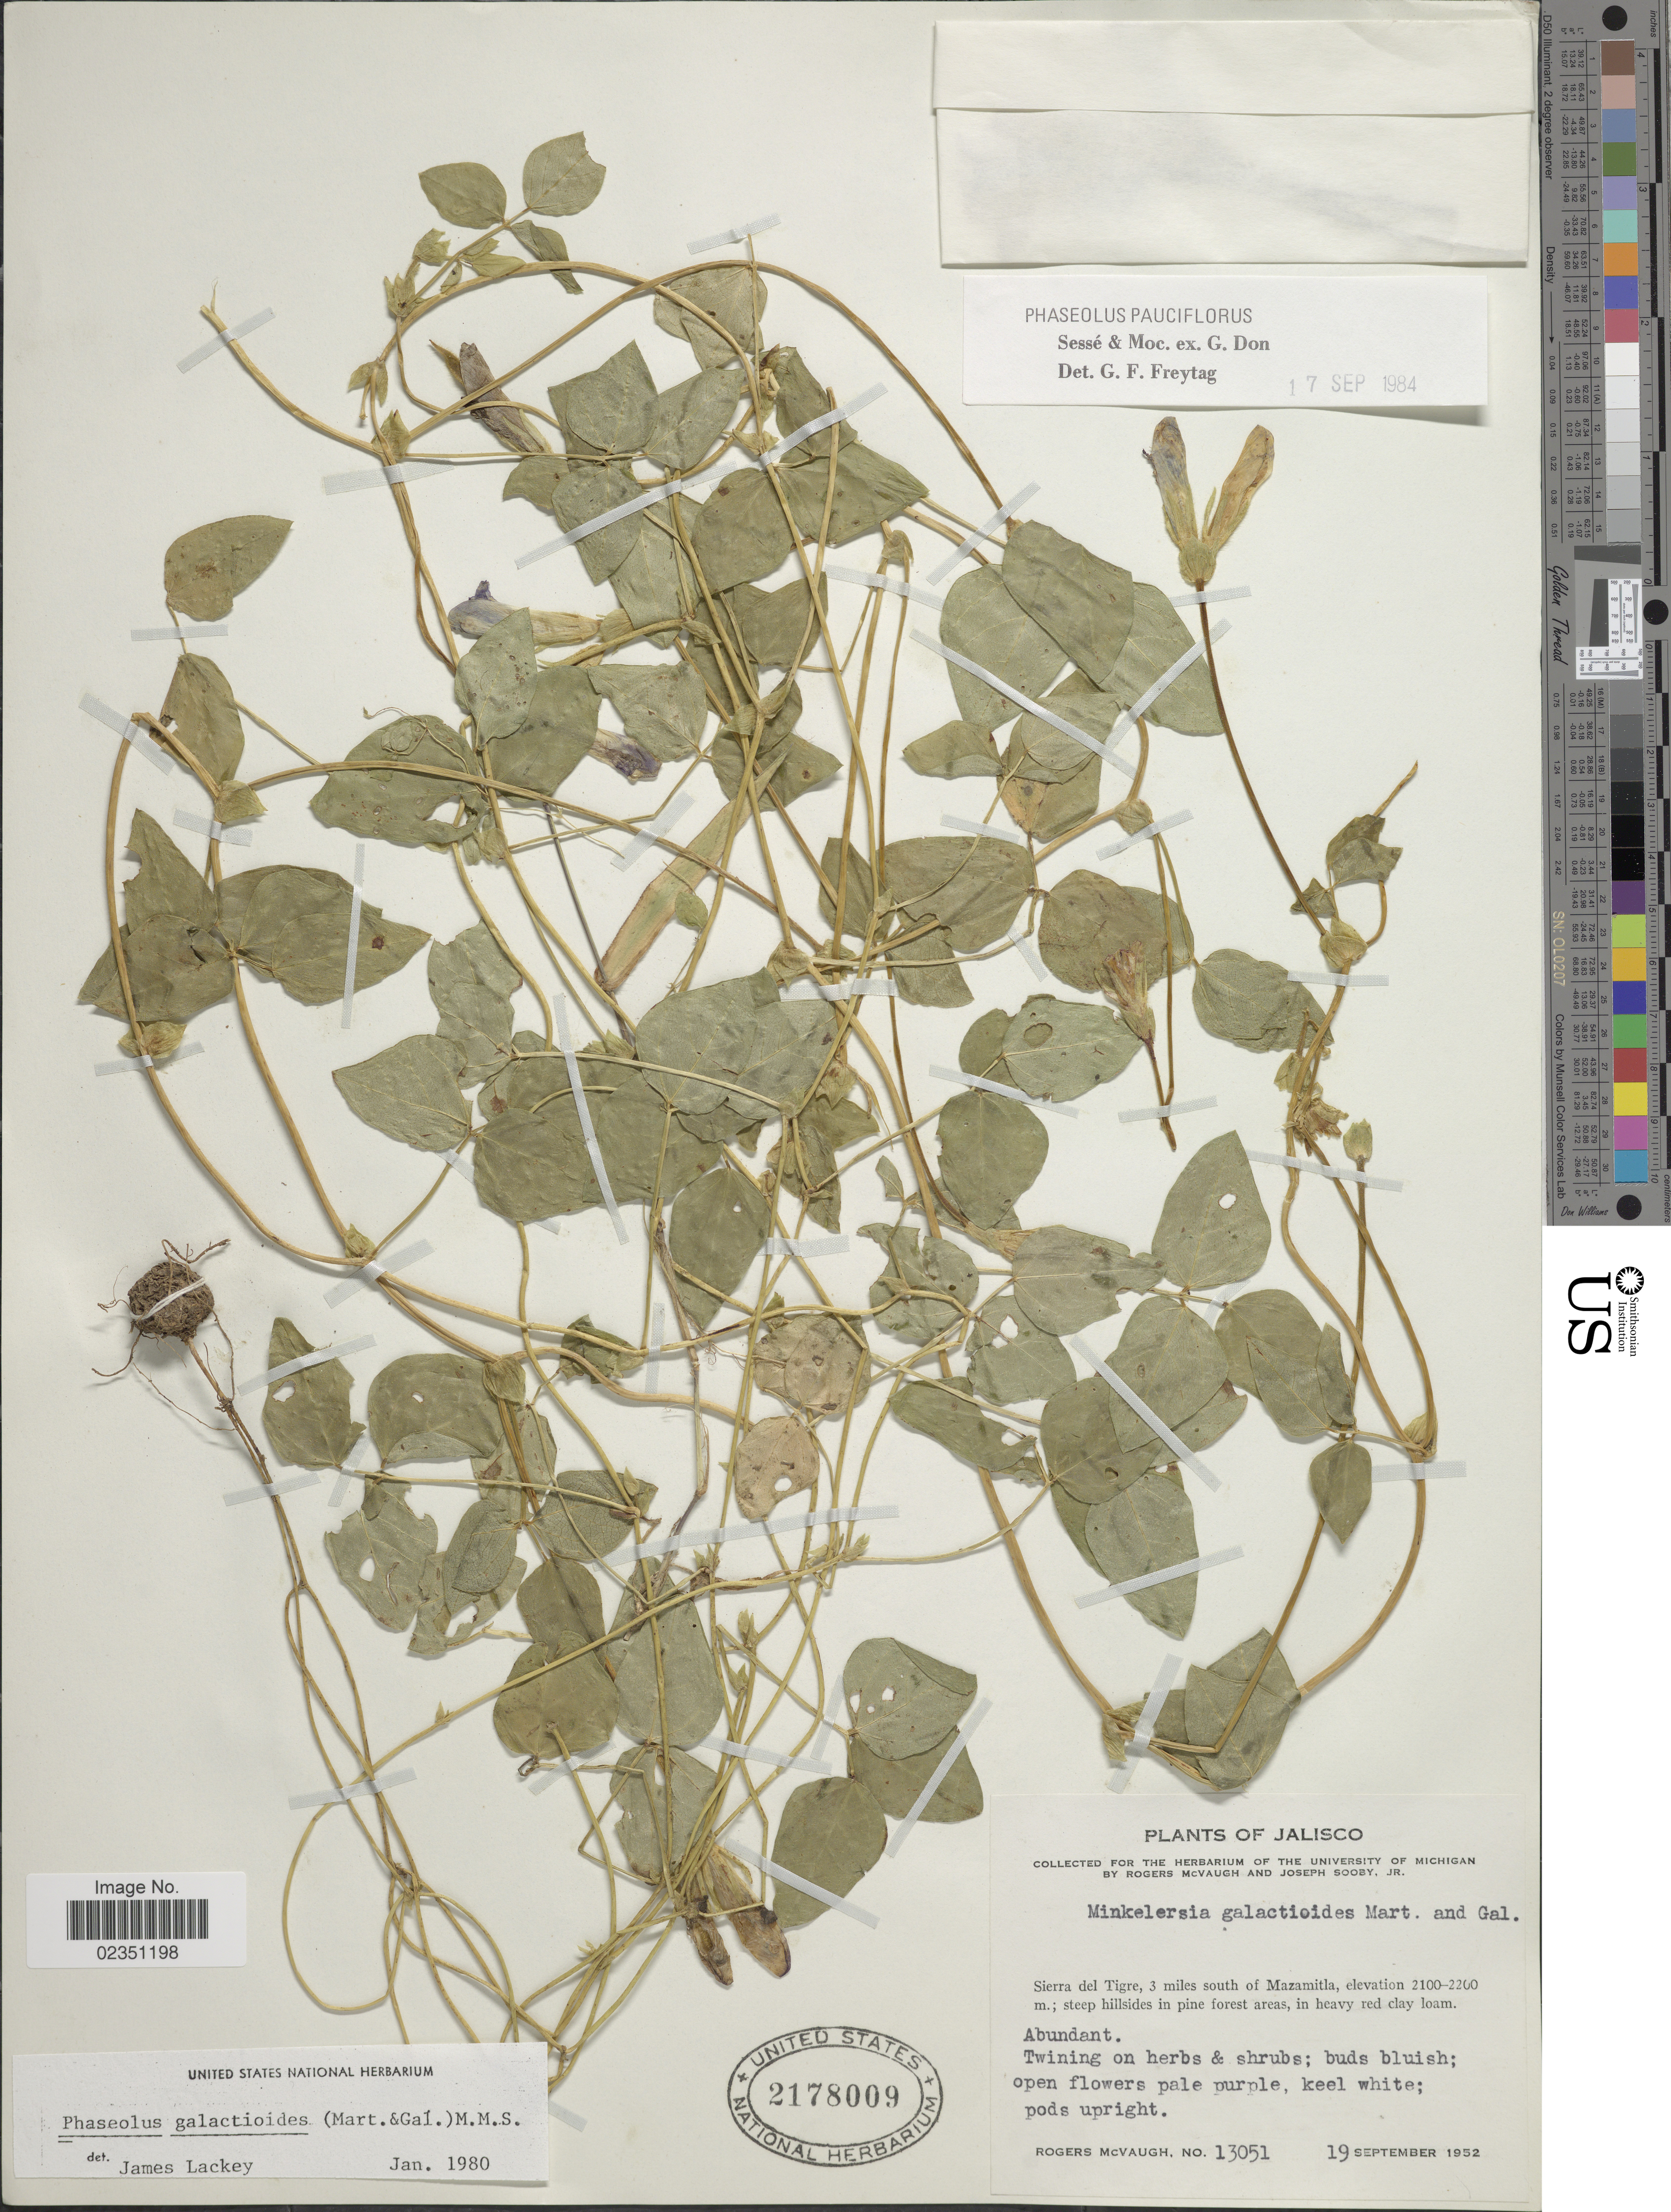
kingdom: Plantae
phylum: Tracheophyta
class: Magnoliopsida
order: Fabales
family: Fabaceae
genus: Phaseolus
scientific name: Phaseolus pauciflorus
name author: Sessé & Moc. ex G. Don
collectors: R. McVaugh & J. Sooby Jr.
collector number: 13051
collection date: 1952-09-19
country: Mexico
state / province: Jalisco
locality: Sierra del Tigre, 3 miles south of Mazamitla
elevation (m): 2100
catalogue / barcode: US 2178009